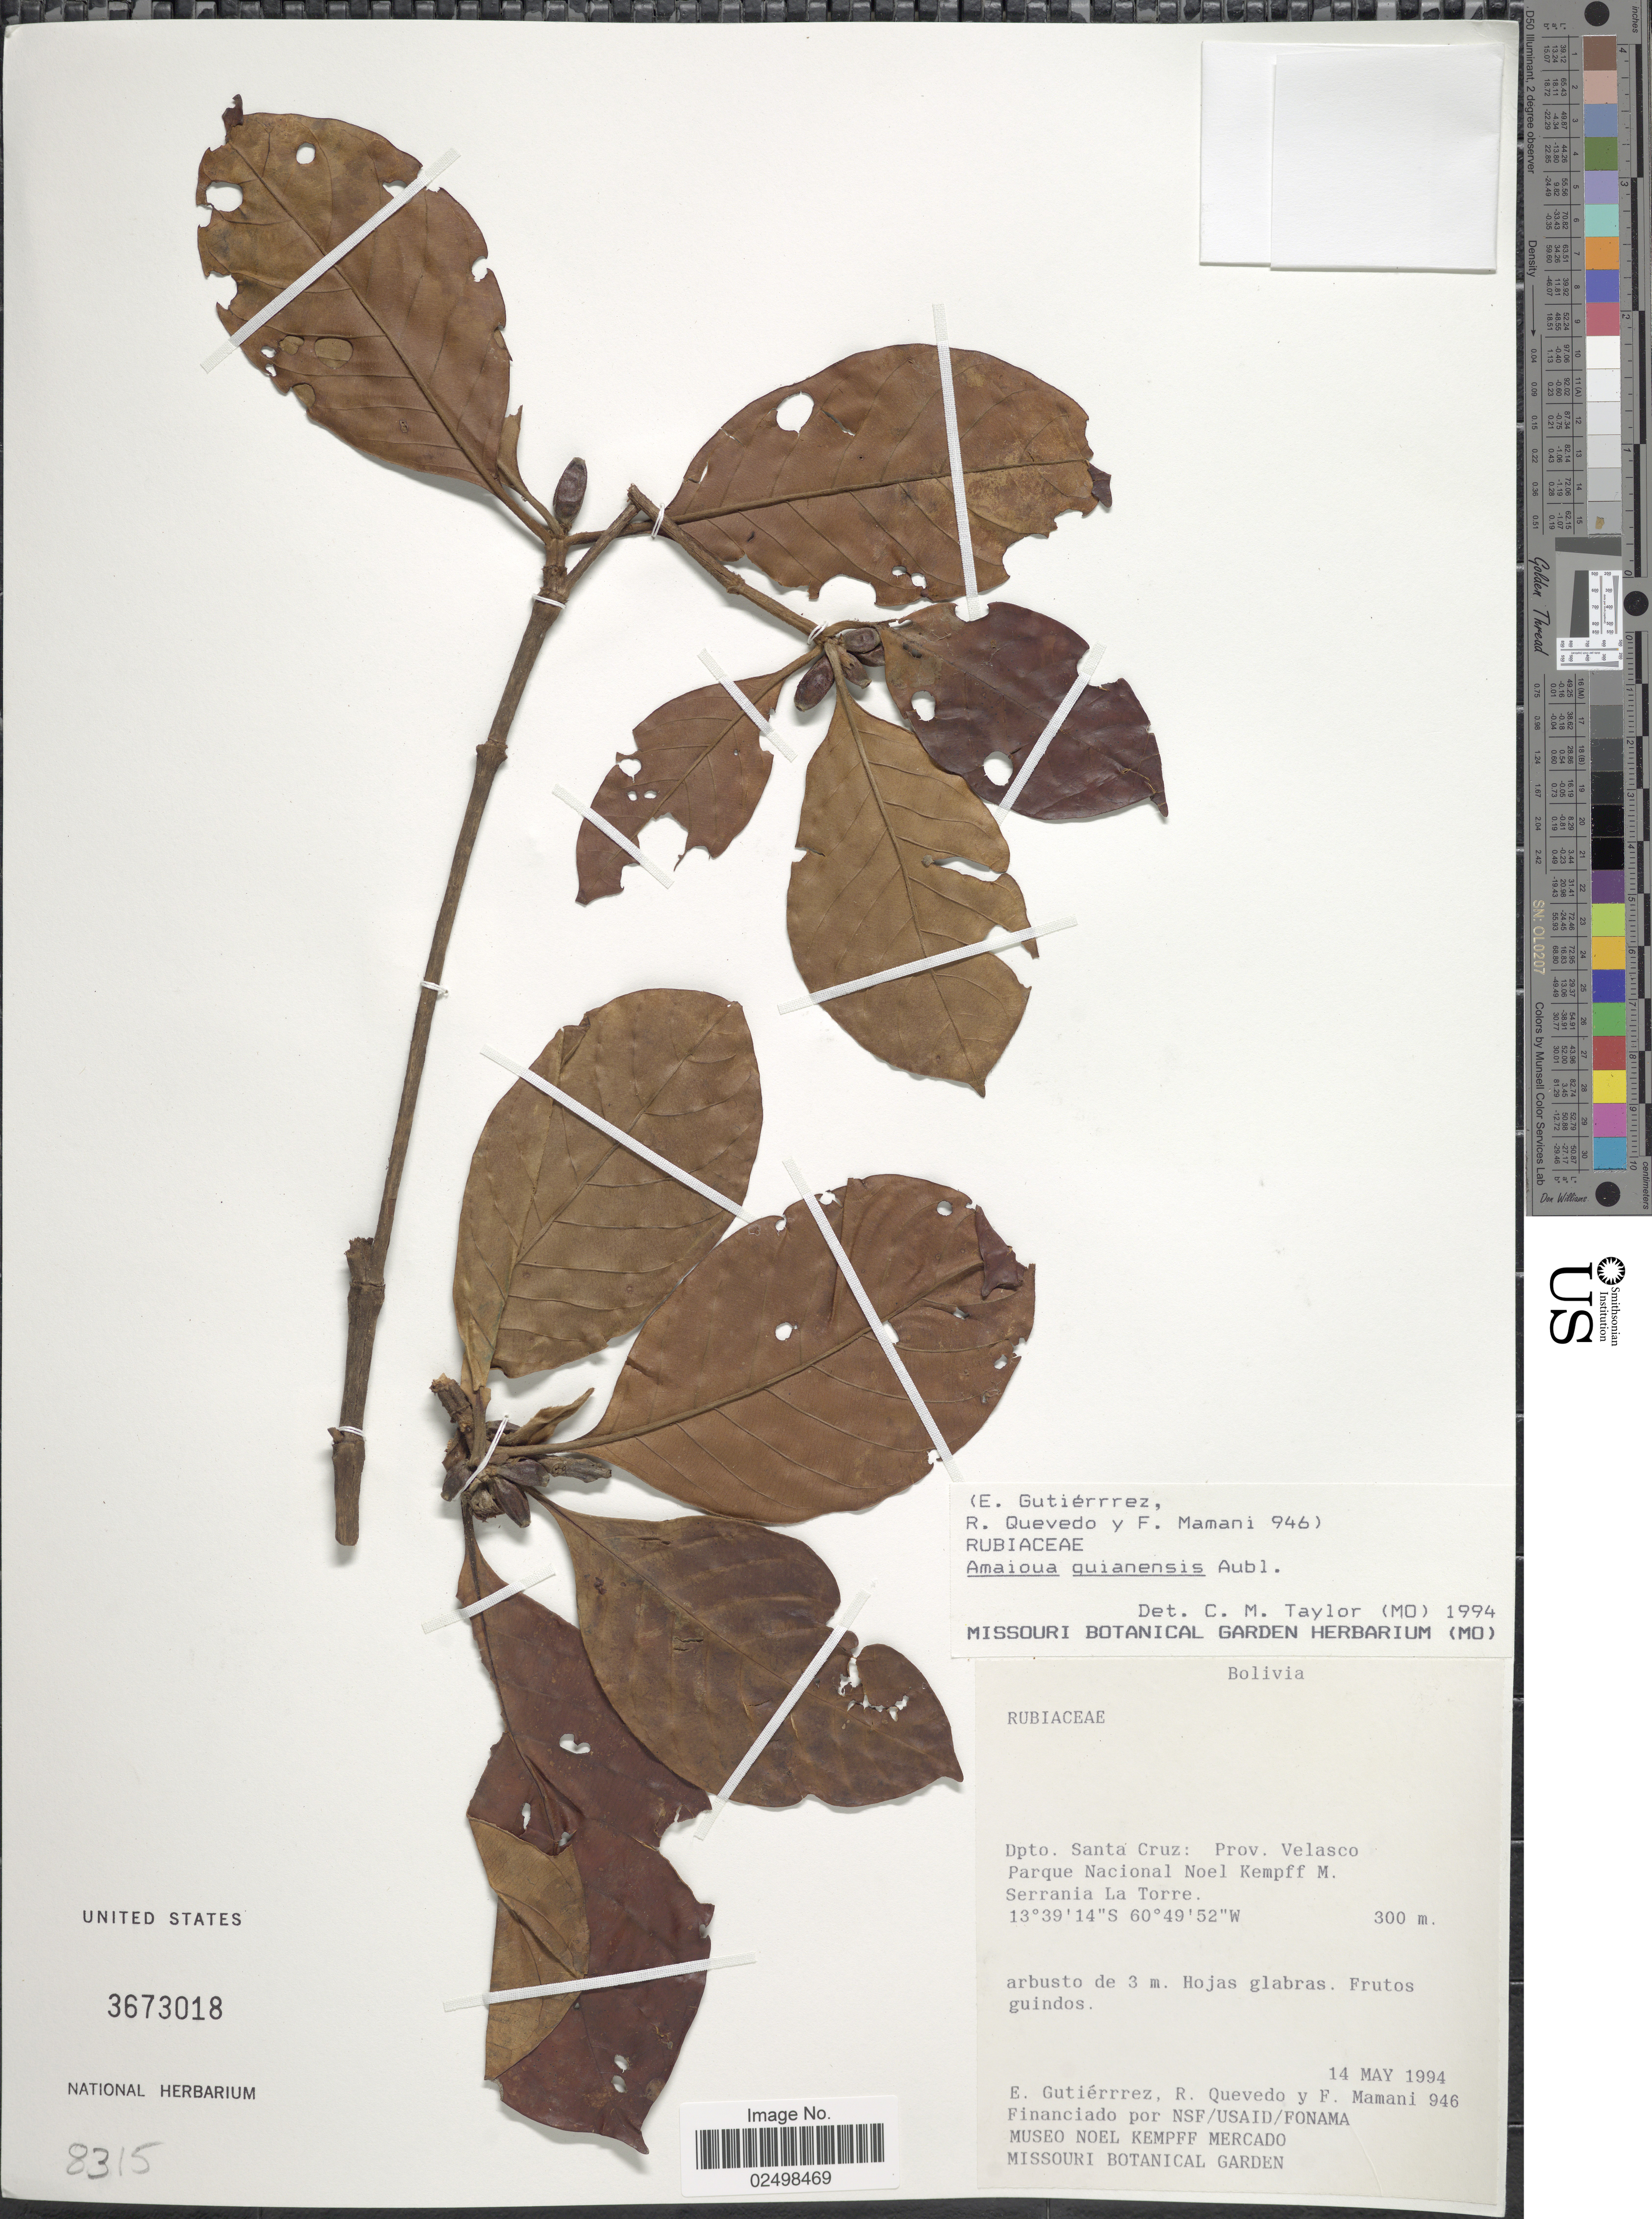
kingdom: Plantae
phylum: Tracheophyta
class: Magnoliopsida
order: Gentianales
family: Rubiaceae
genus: Amaioua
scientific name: Amaioua guianensis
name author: Aubl.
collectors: E. Gutiérrez, R. Quevedo & F. Mamani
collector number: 946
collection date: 1994-05-14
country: Bolivia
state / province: Santa Cruz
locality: Prov. Velasco. Parque Nacional Noel Kempff M. Serrania La Torre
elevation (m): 300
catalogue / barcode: US 3673018